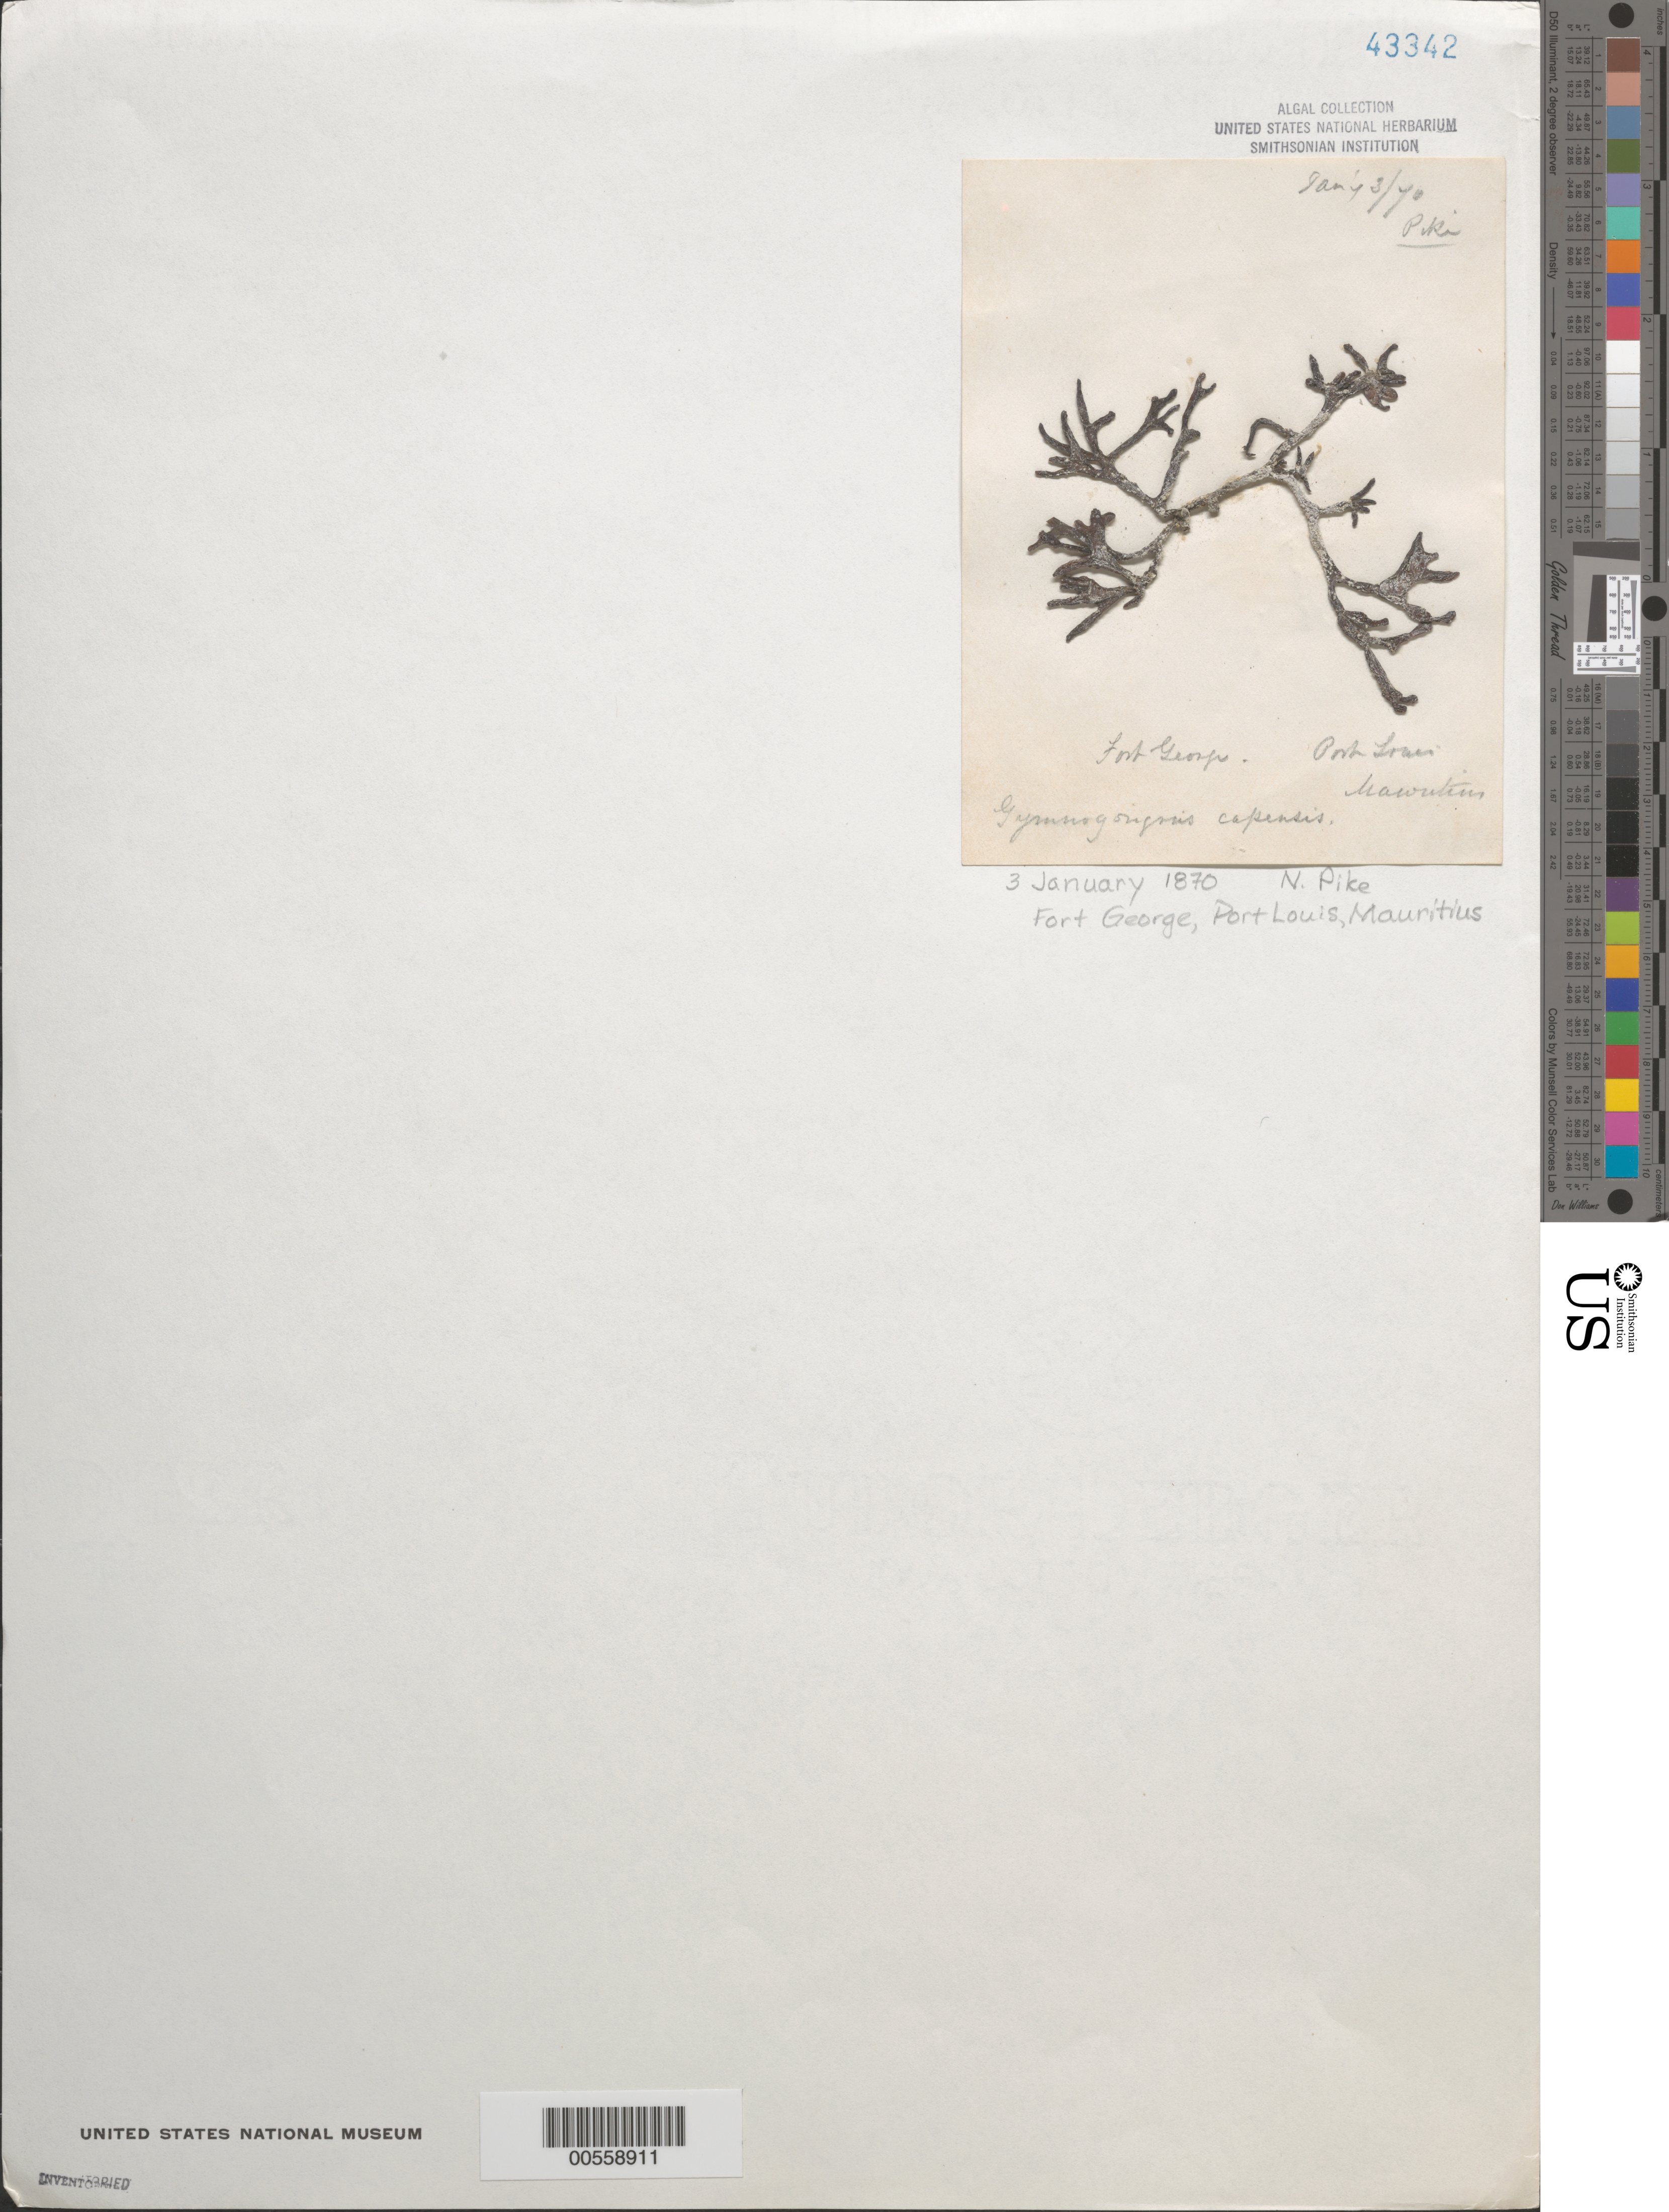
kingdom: Plantae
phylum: Rhodophyta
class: Florideophyceae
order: Gigartinales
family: Phyllophoraceae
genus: Gymnogongrus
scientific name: Gymnogongrus complicatus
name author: (Kütz.) Papenf.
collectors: N. Pike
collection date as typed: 03 Jan 1870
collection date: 1870-01-03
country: Mauritius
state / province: Port Louis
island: Mauritius Island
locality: Fort George, Port Louis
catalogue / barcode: US 43342